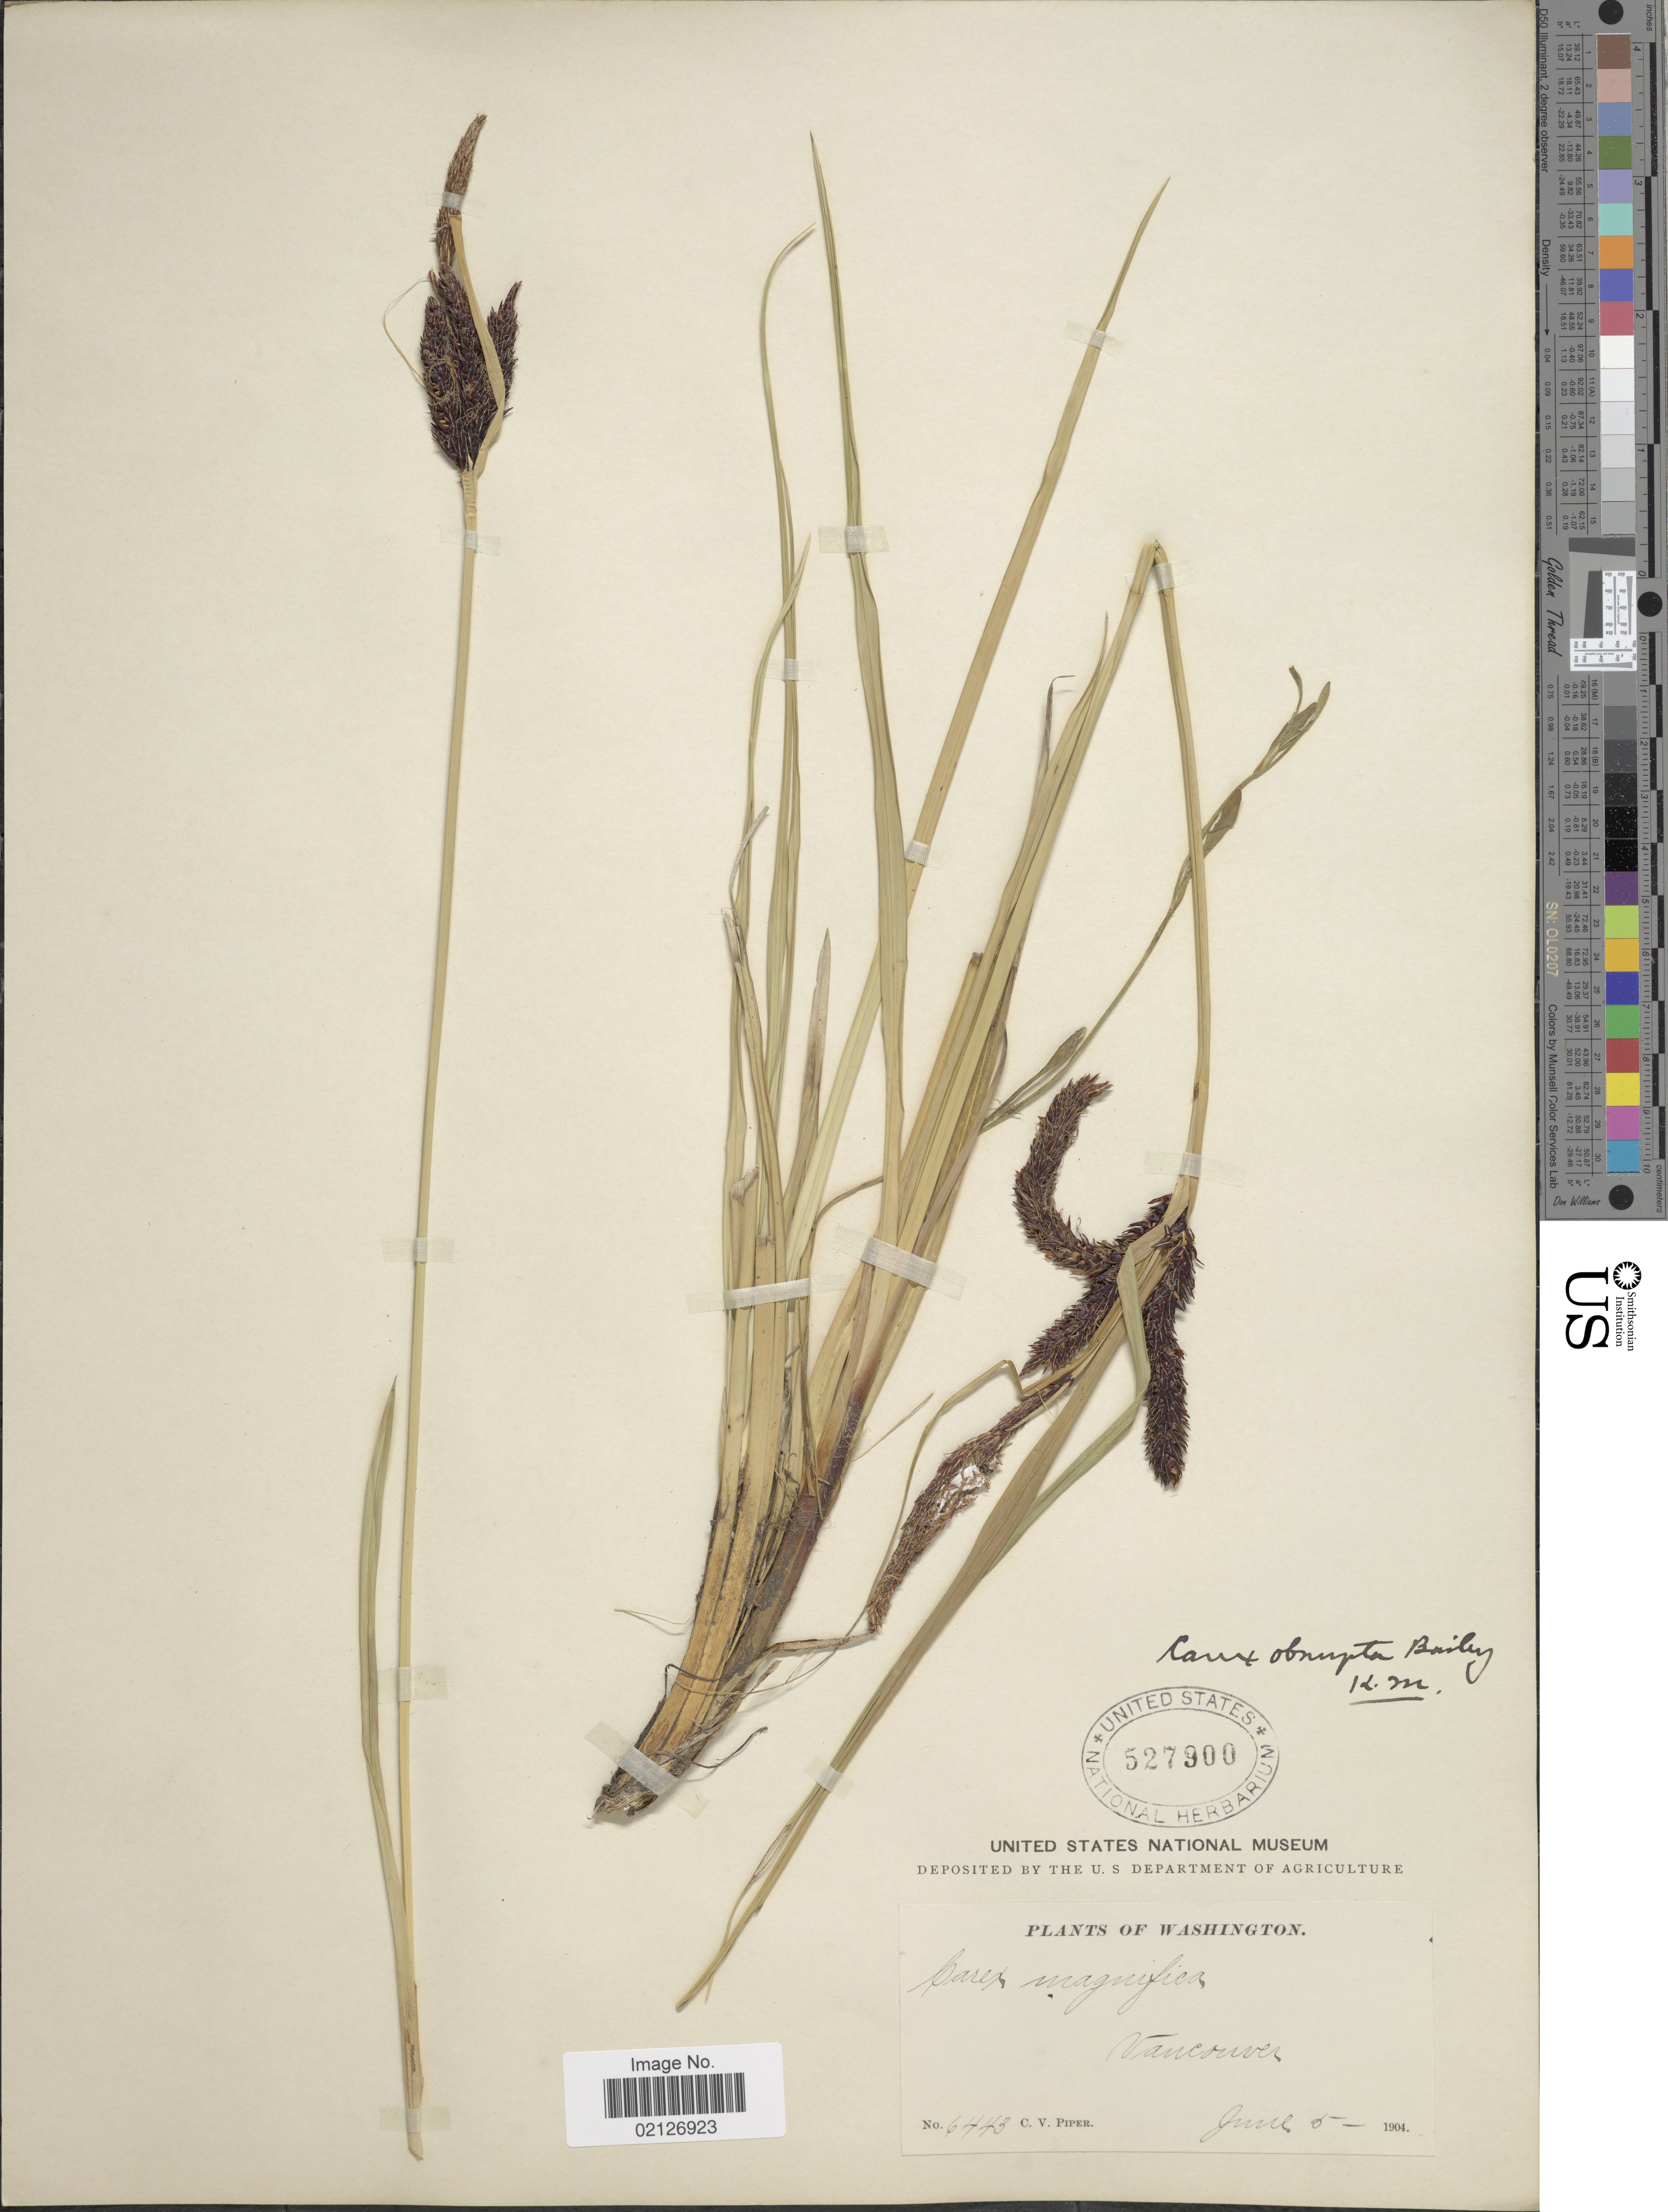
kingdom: Plantae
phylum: Tracheophyta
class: Liliopsida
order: Poales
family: Cyperaceae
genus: Carex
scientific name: Carex obnupta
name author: L.H. Bailey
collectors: C. V. Piper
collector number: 6443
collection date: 1904-06-05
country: United States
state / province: Washington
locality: Vancouver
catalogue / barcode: US 527900